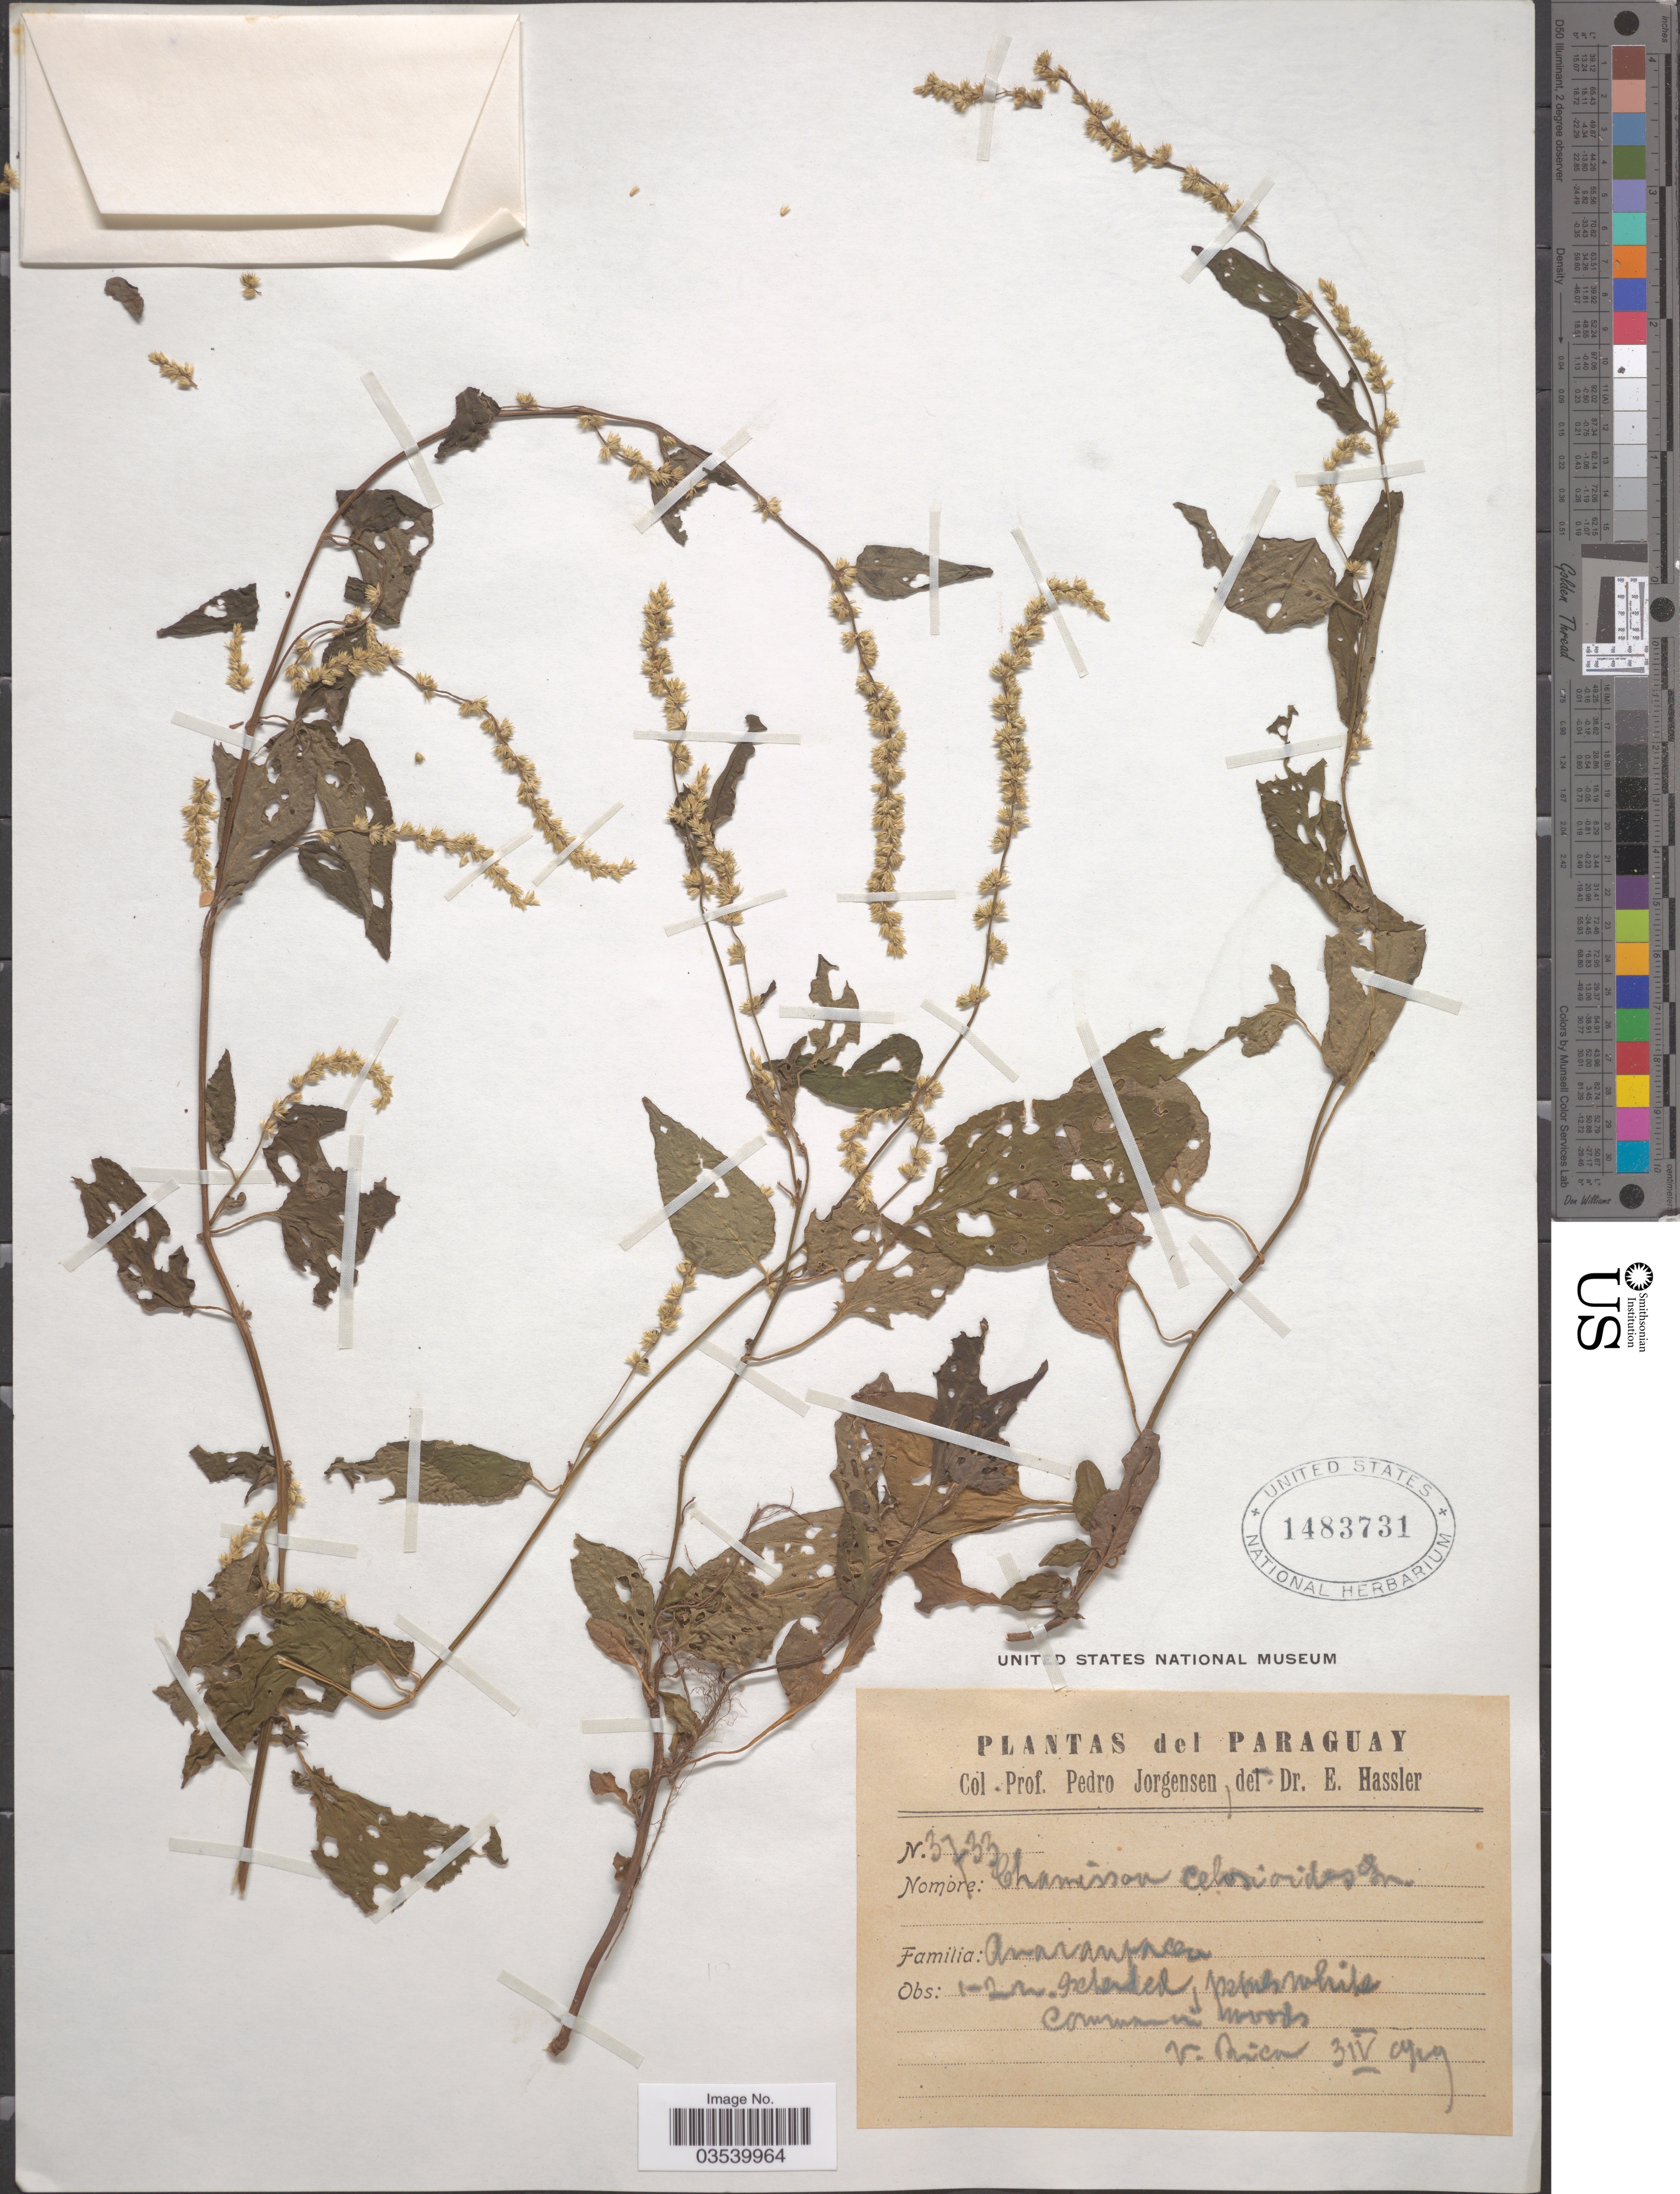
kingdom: Plantae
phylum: Tracheophyta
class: Magnoliopsida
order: Caryophyllales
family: Amaranthaceae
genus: Chamissoa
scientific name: Chamissoa celosioides var. acuminata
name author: Griseb.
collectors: P. Jörgensen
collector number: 3733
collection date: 1929-04-03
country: Paraguay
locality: V. Rica.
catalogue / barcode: US 1483731